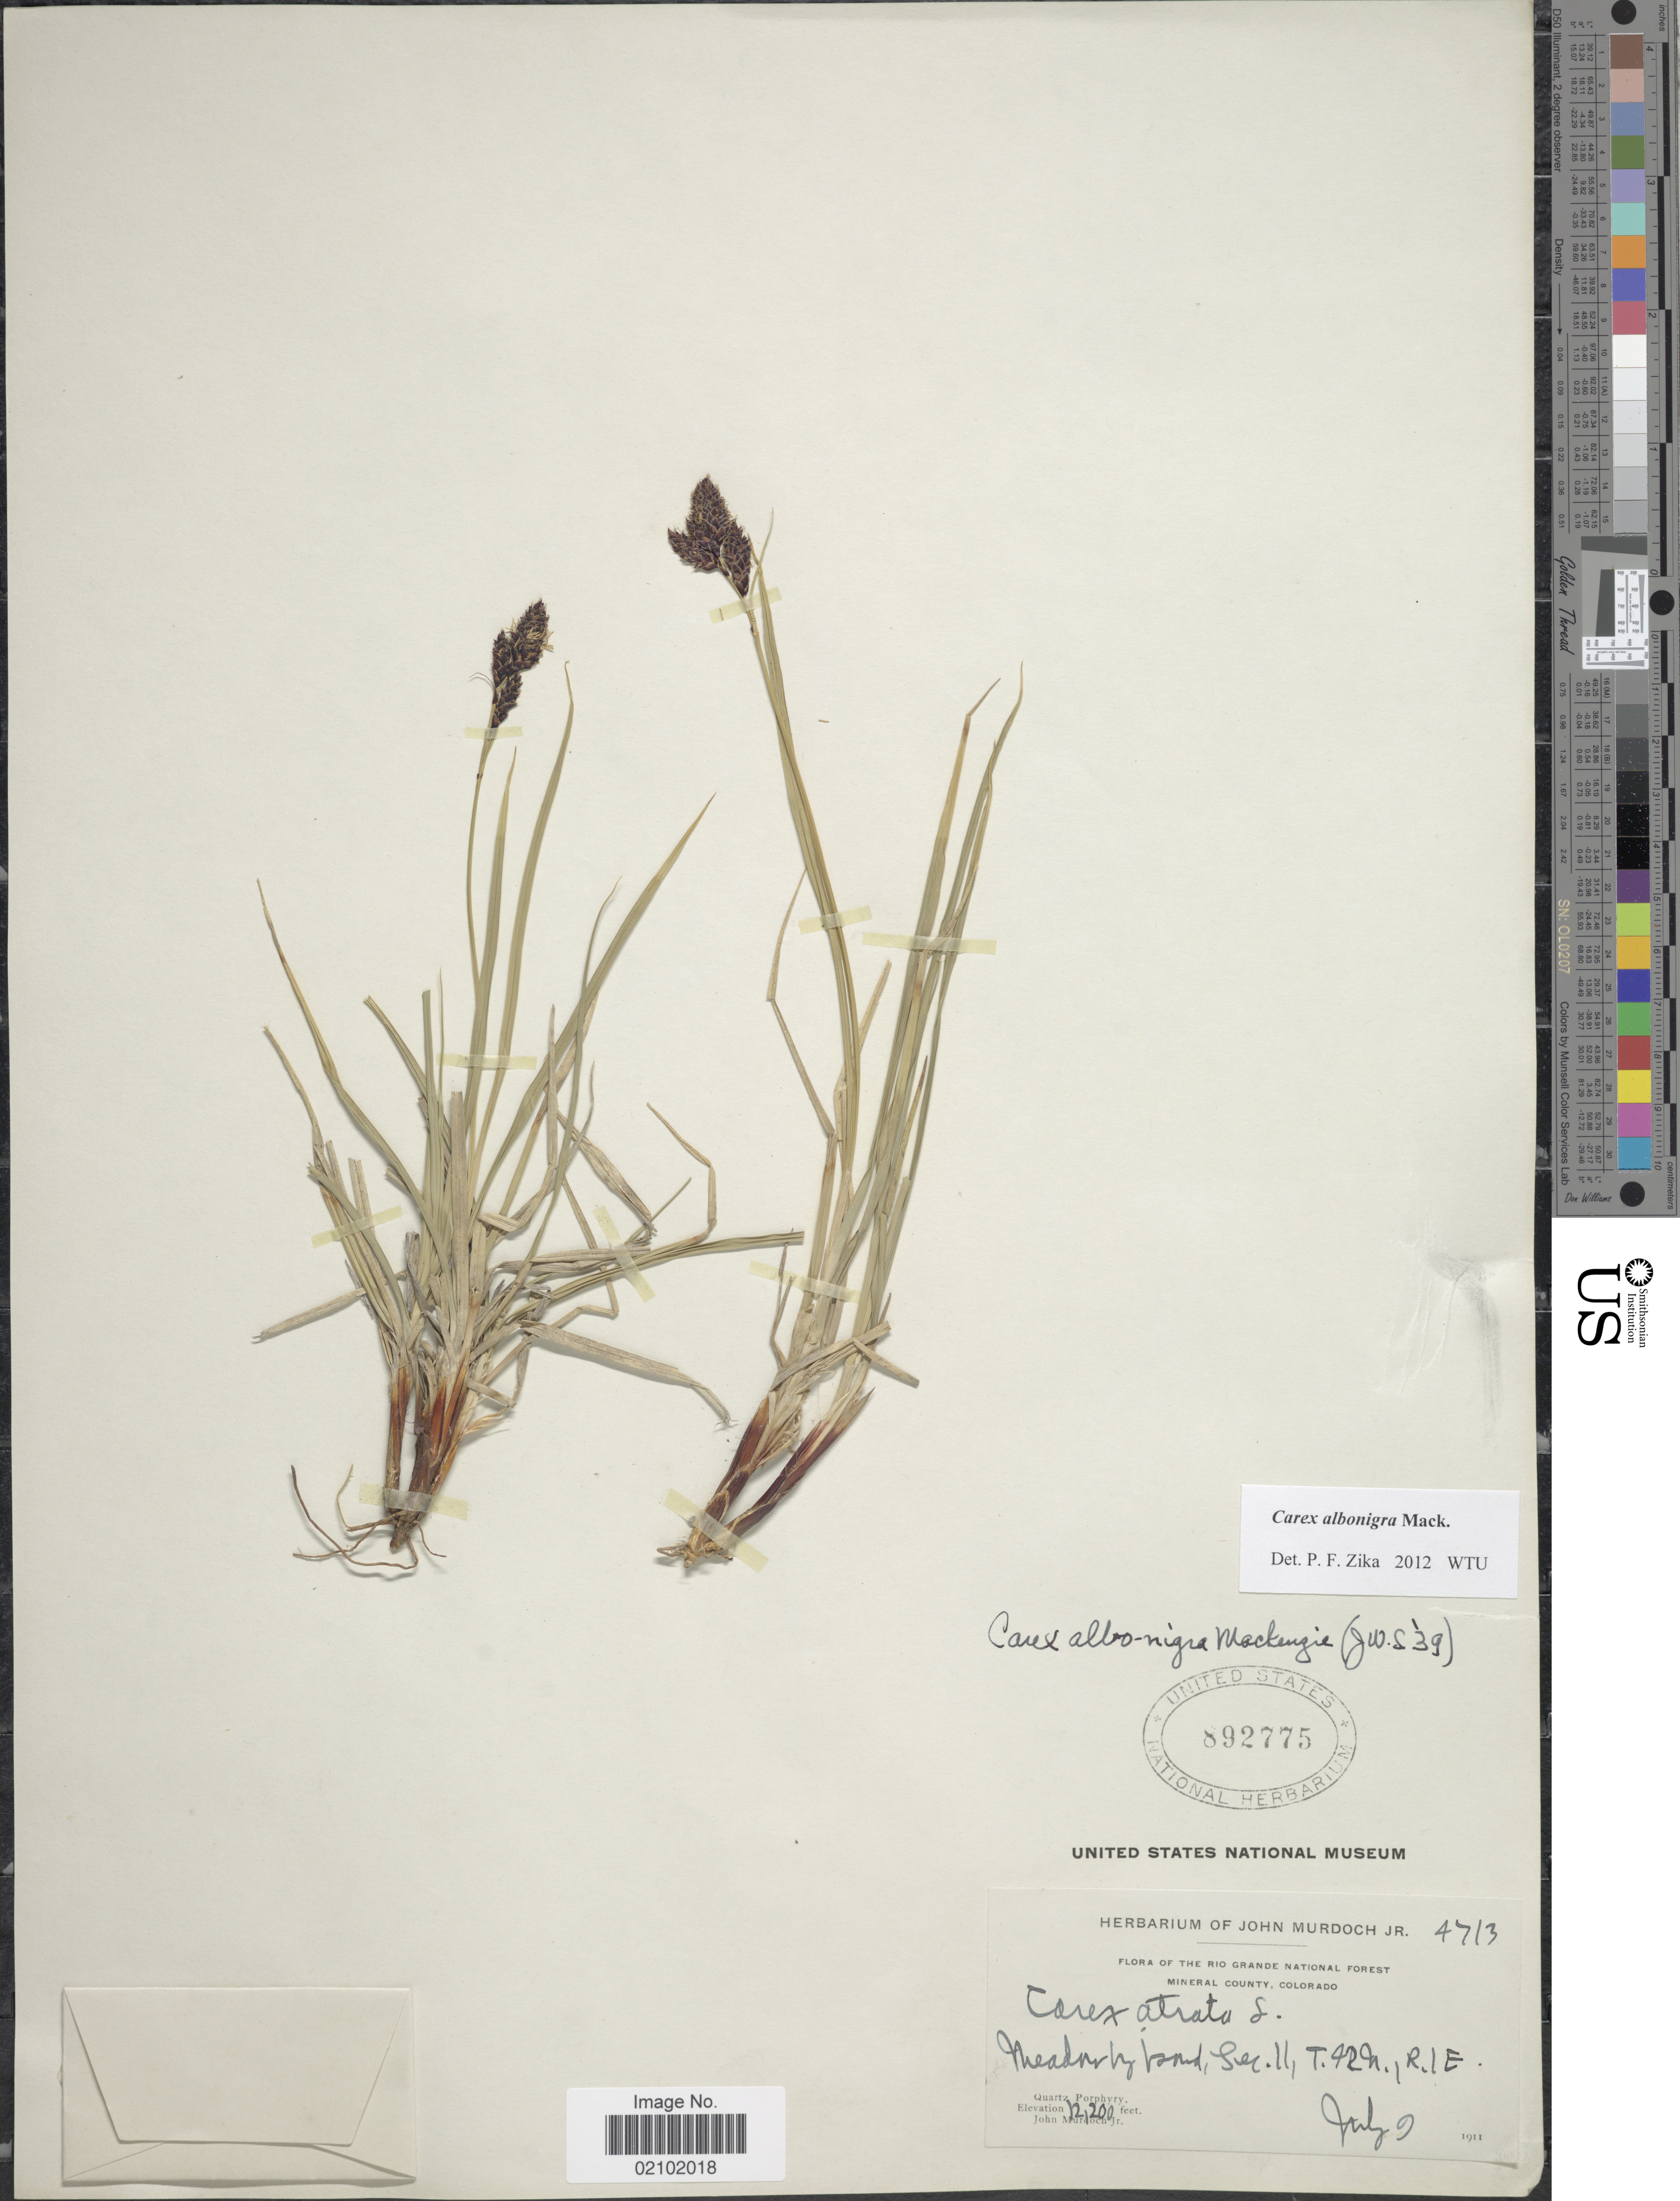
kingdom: Plantae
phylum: Tracheophyta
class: Liliopsida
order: Poales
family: Cyperaceae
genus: Carex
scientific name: Carex albonigra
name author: Mack.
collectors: J. Murdoch Jr.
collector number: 4713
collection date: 1911-07-09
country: United States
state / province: Colorado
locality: Rio Grande National Forest. Mineral County. Sec. 11, T.42N., R.1E. Quartz Porphyry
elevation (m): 3719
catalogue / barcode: US 892775